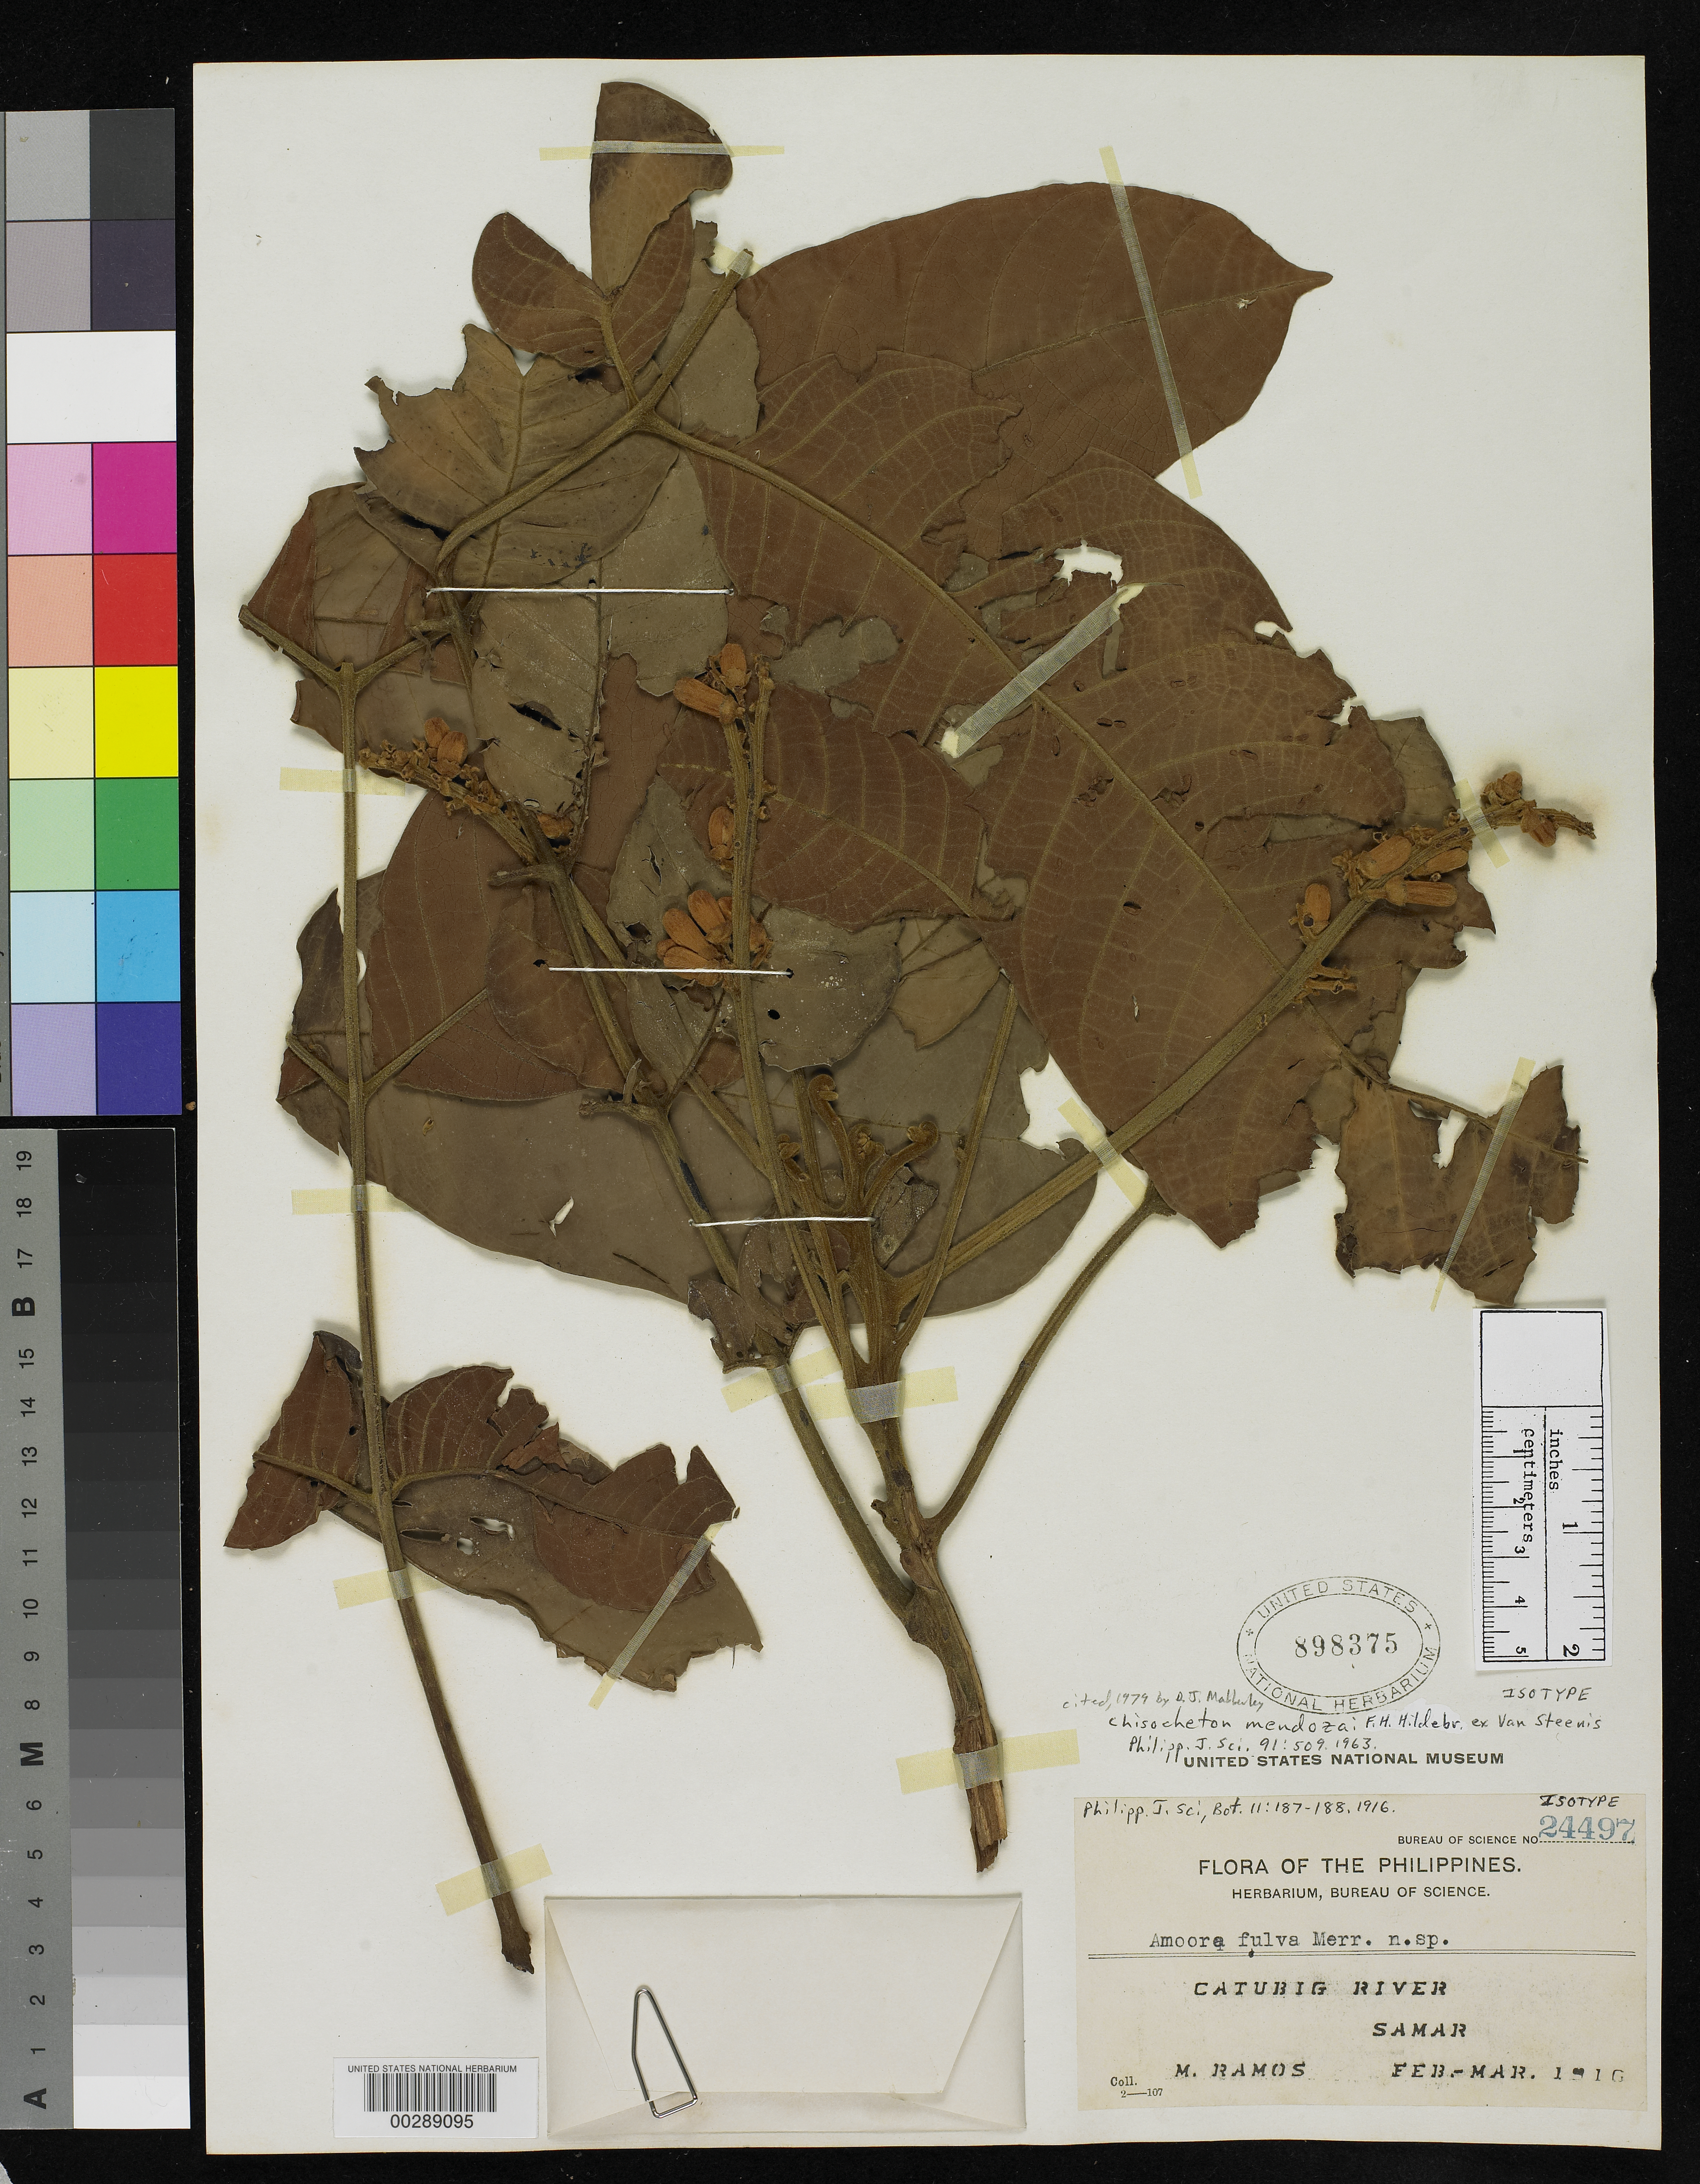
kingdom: Plantae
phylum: Tracheophyta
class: Magnoliopsida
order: Sapindales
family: Meliaceae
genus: Amoora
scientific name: Amoora fulva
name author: Merr.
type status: Isotype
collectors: M. Ramos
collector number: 24497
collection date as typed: Feb 1916 to -- Mar 1916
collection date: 1916-02/1916-03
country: Philippines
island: Samar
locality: Catubig River.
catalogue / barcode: US 898375